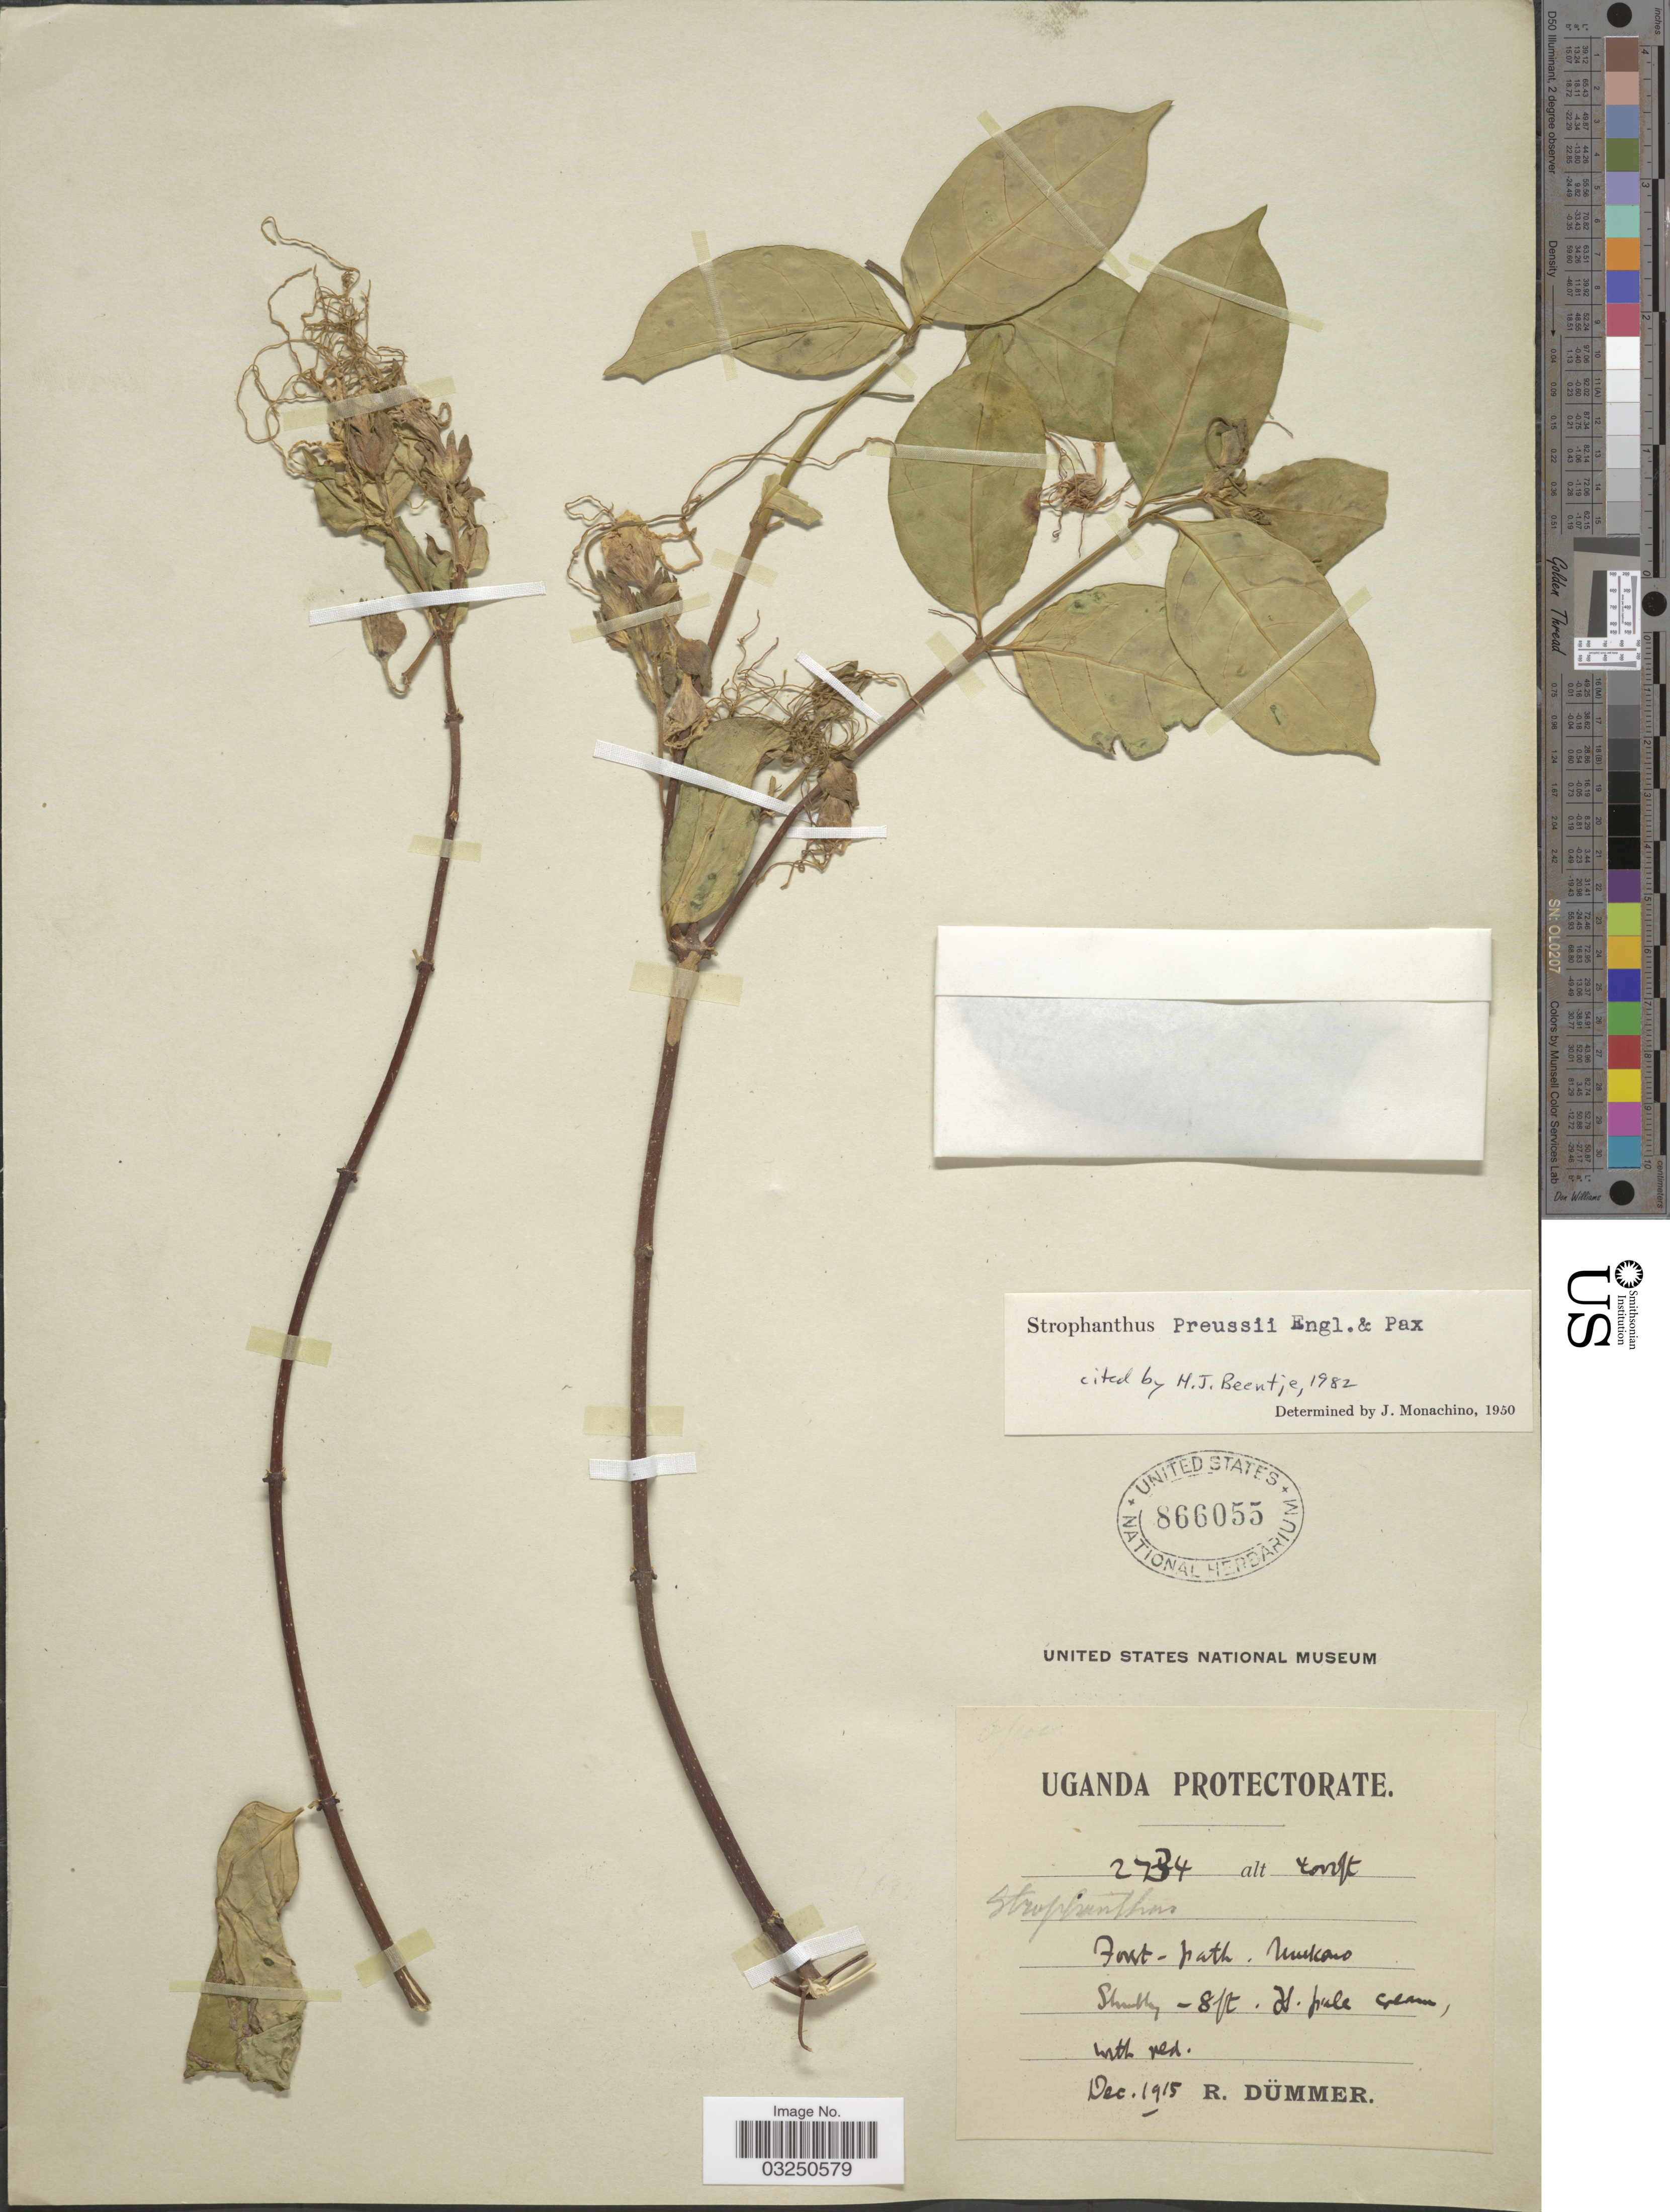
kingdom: Plantae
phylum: Tracheophyta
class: Magnoliopsida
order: Gentianales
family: Apocynaceae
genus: Strophanthus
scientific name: Strophanthus preussii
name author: Engl. & Pax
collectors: R. A. Dümmer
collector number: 2784*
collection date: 1915-12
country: Uganda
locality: Uganda Protectorate. Mukono.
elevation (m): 1219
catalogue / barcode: US 866055